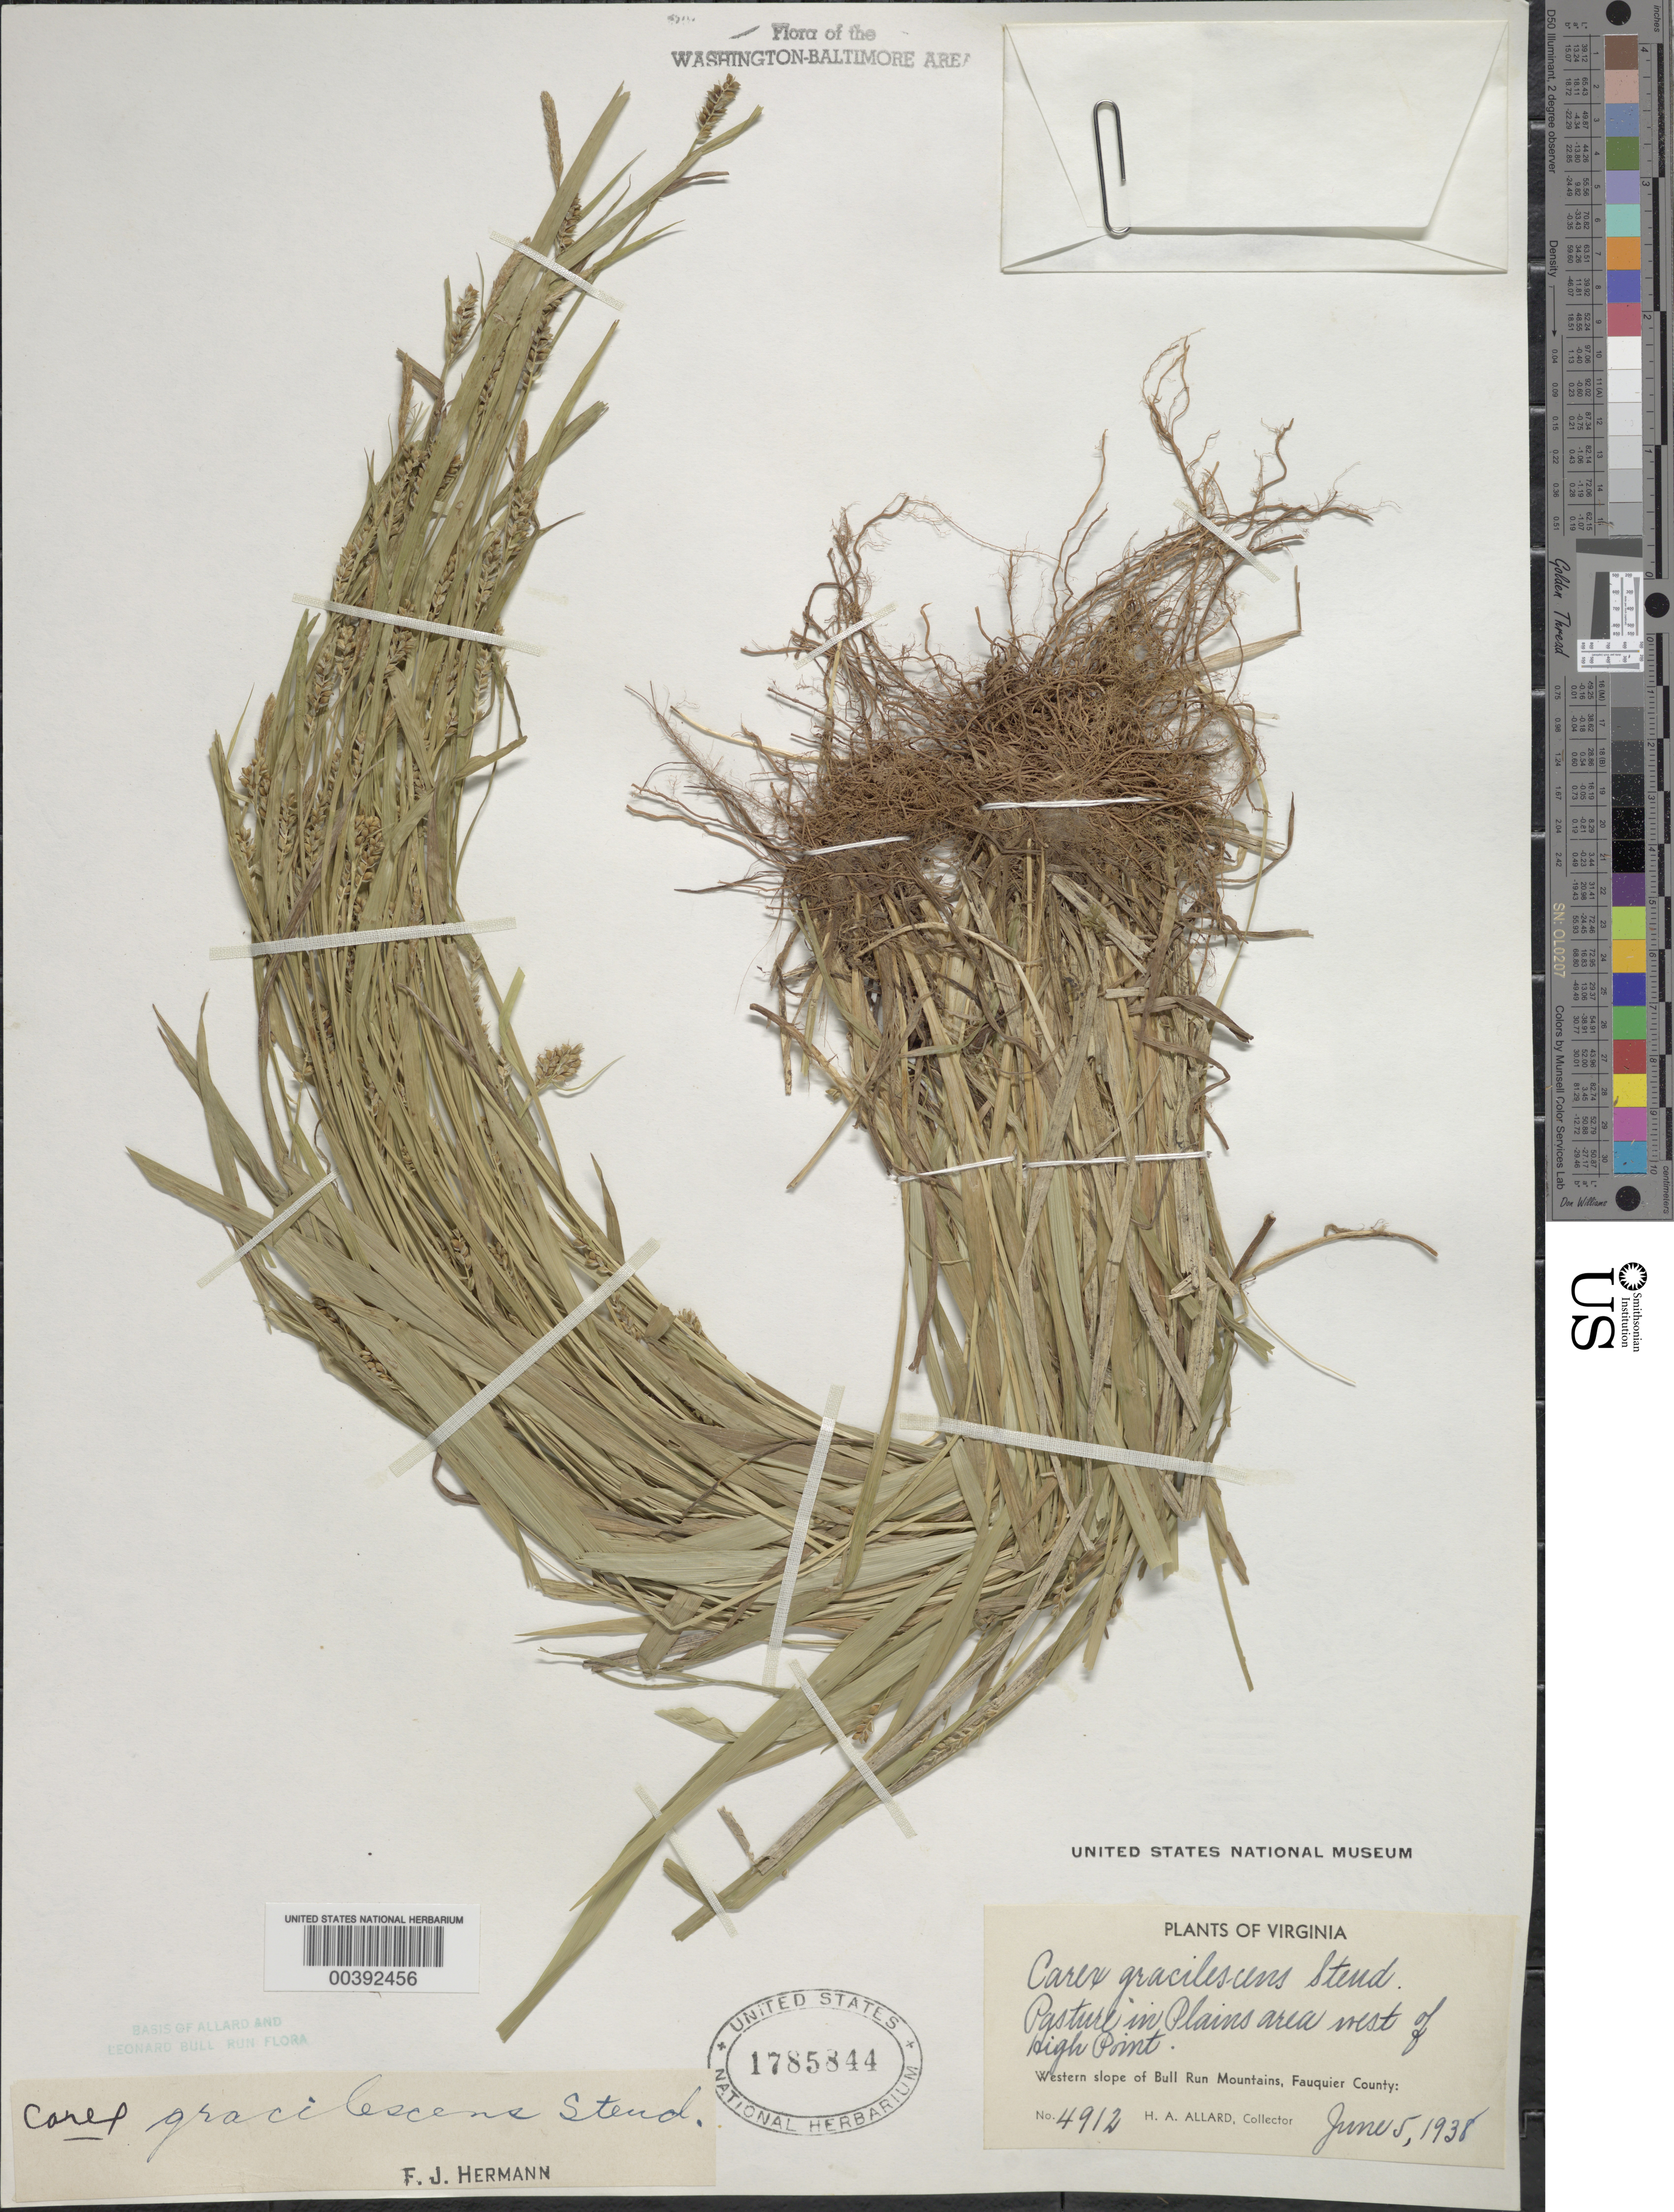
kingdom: Plantae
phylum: Tracheophyta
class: Liliopsida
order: Poales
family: Cyperaceae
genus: Carex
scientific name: Carex gracilescens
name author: Steud.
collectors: H. A. Allard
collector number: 4912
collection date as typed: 05 Jun 1938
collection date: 1938-06-05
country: United States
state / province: Virginia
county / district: Fauquier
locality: West of High Point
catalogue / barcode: US 1785844